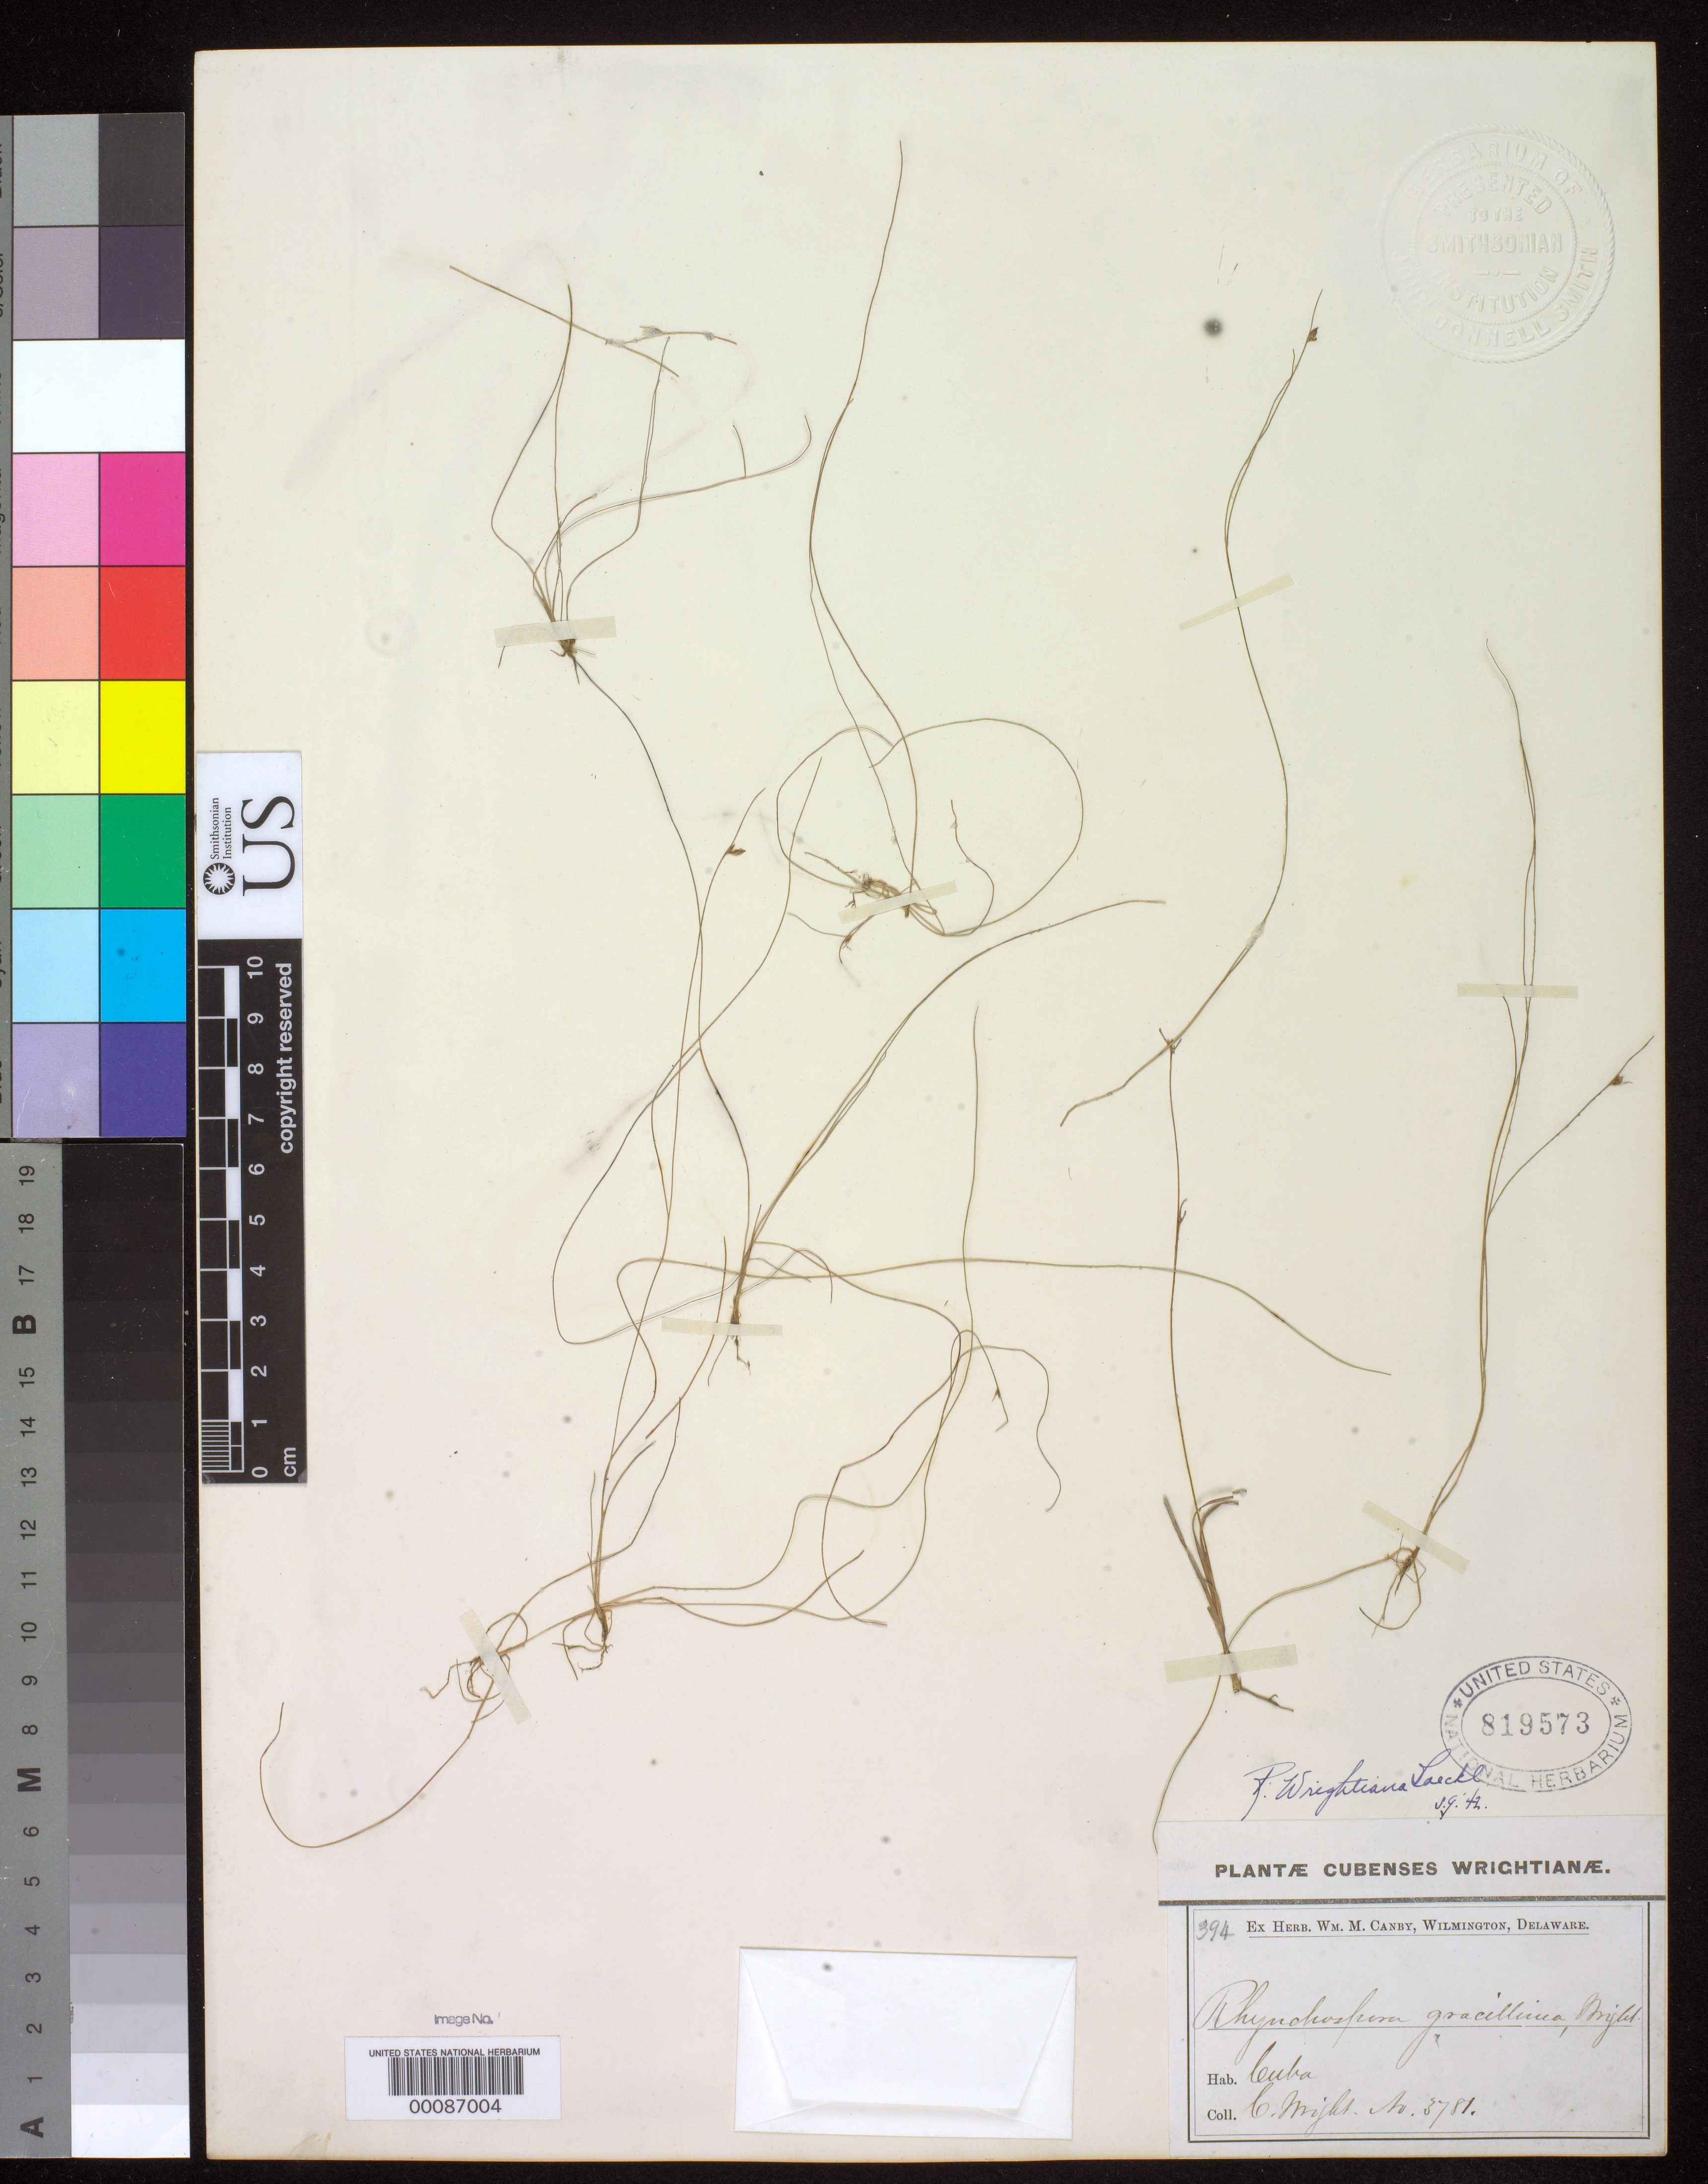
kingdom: Plantae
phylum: Tracheophyta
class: Liliopsida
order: Poales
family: Cyperaceae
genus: Rhynchospora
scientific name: Rhynchospora gracillima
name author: C. Wright in Sauvalle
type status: Isotype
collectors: C. Wright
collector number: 3781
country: Cuba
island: Greater Antilles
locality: Vuelta de Abajo.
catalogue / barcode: US 819573